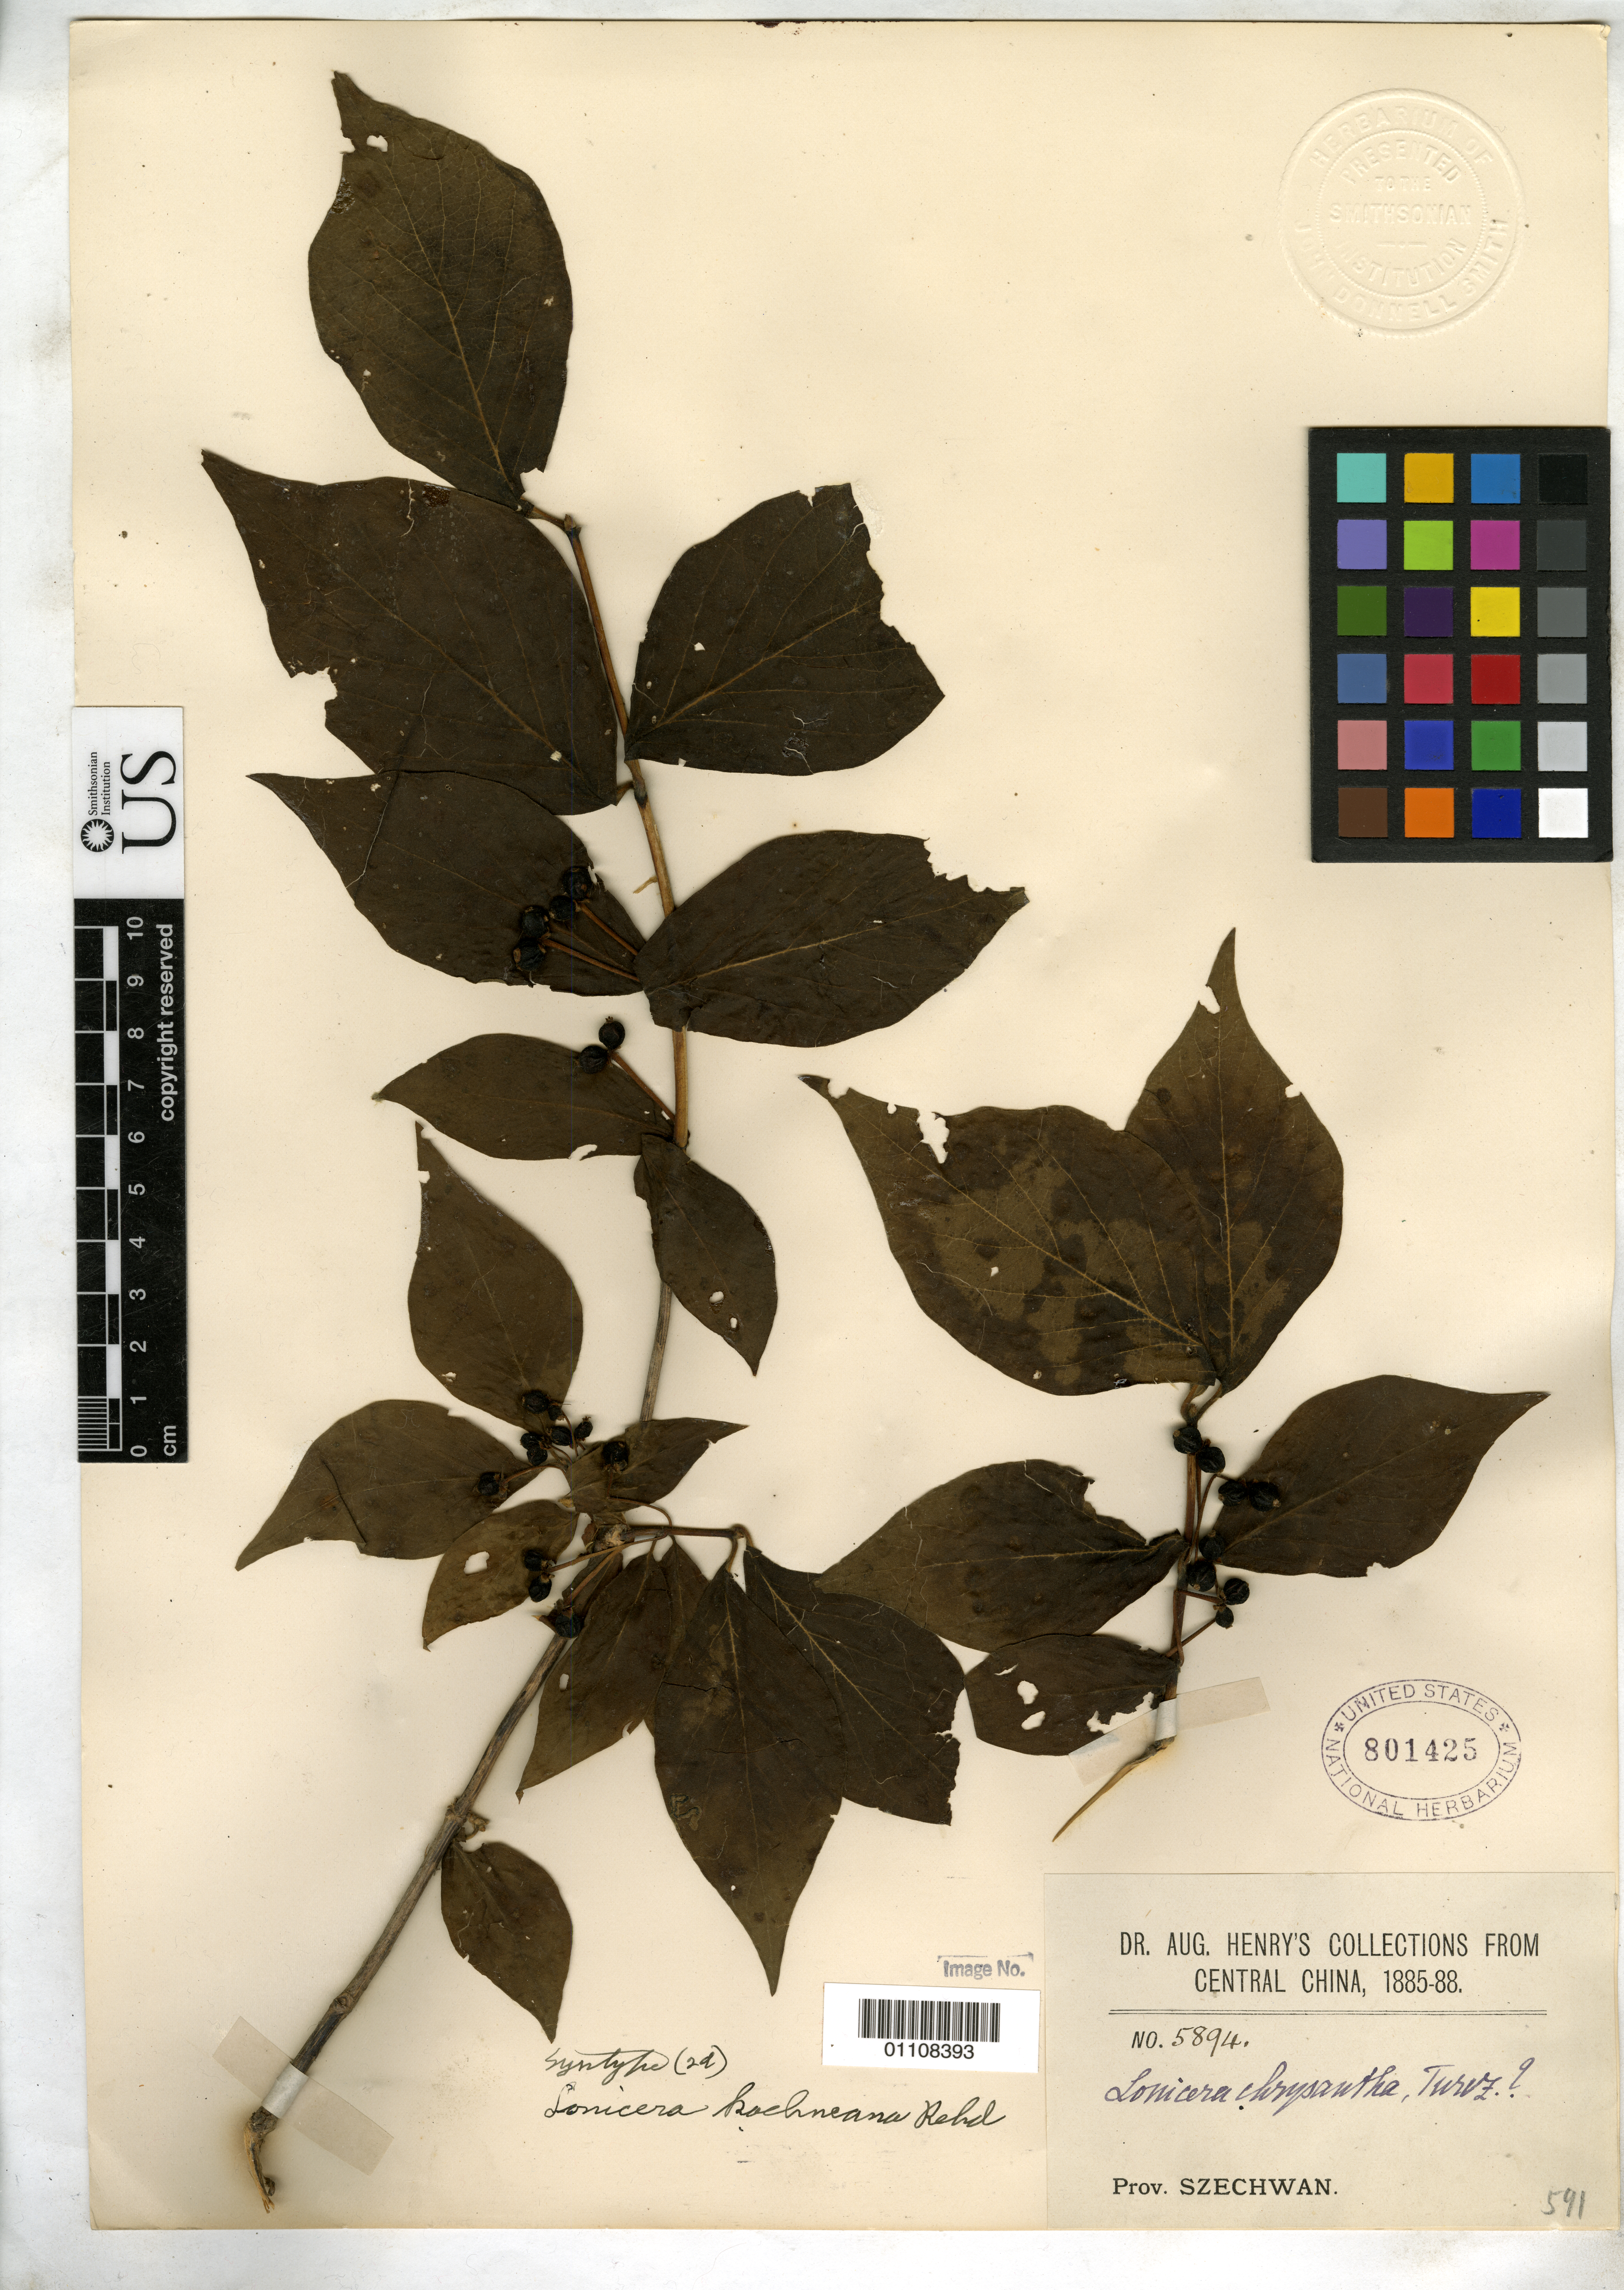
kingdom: Plantae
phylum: Tracheophyta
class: Magnoliopsida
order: Dipsacales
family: Caprifoliaceae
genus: Lonicera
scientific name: Lonicera koehneana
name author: Rehder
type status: Syntype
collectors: A. Henry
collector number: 5894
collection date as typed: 1885 to -- --- 1888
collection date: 1885/1888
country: China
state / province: Sichuan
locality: Prov. Szechwan.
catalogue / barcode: US 801425